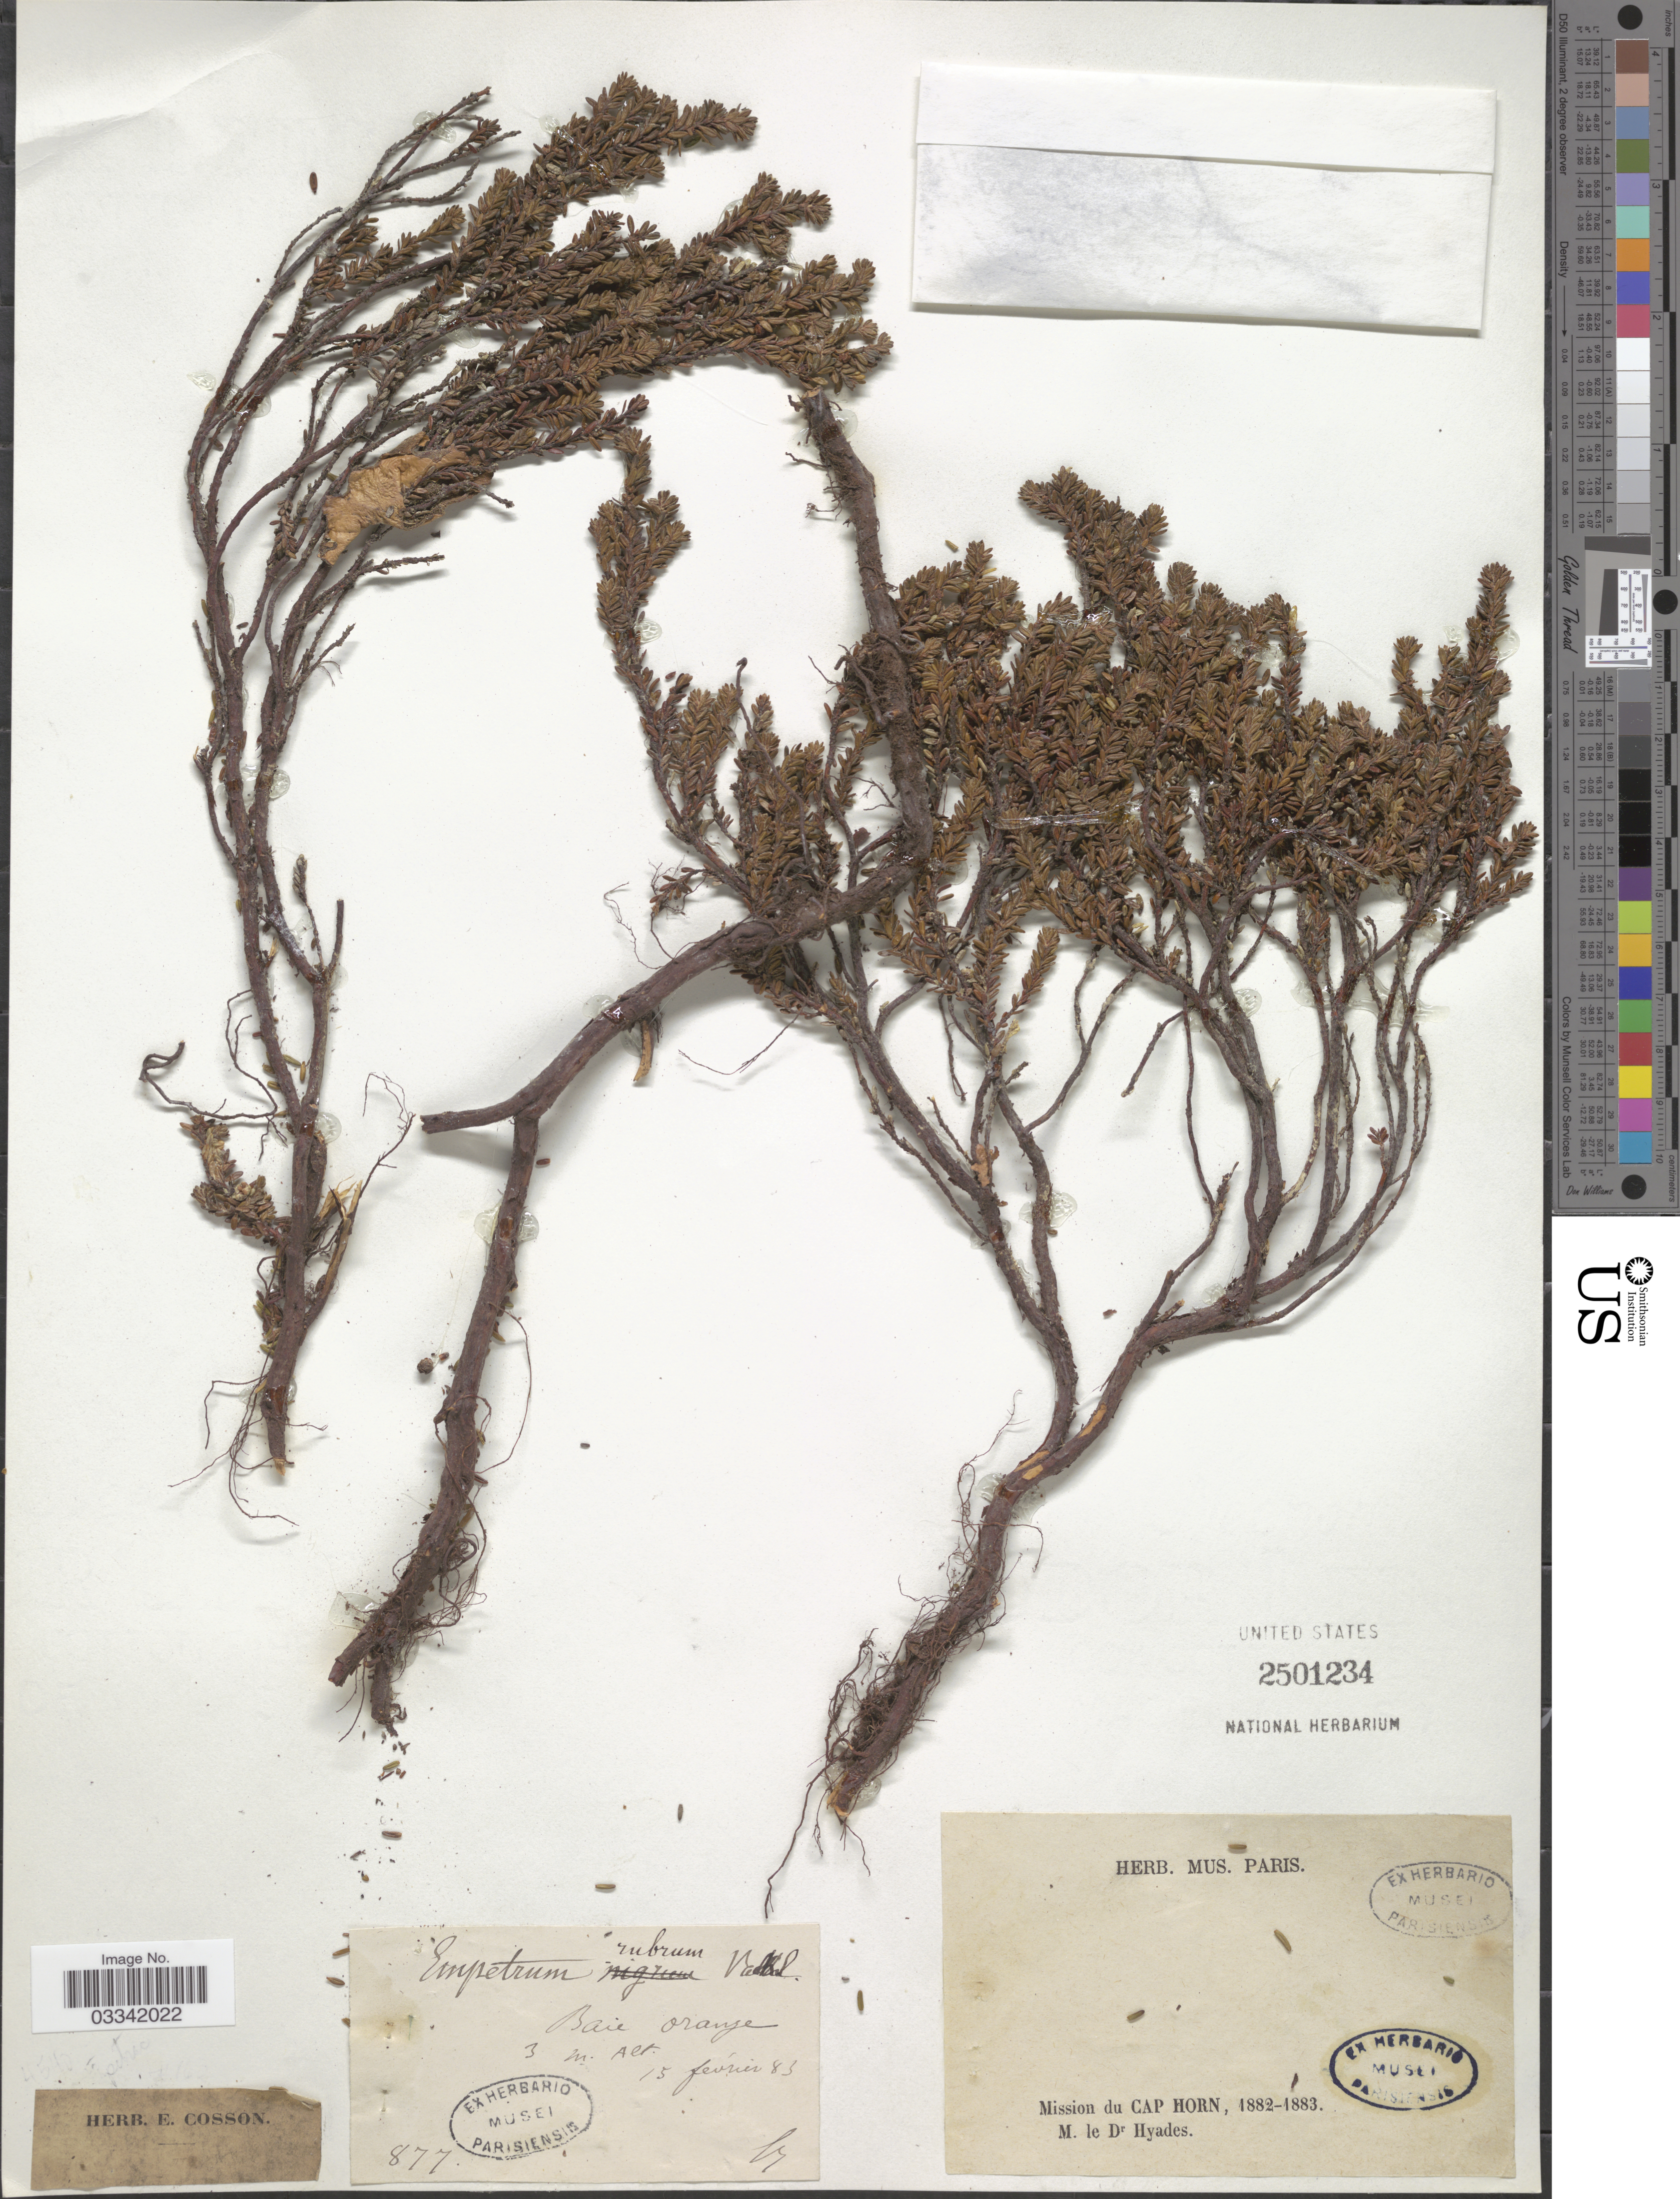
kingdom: Plantae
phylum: Tracheophyta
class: Magnoliopsida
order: Ericales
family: Ericaceae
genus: Empetrum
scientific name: Empetrum rubrum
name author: Vahl ex Willd.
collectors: Hyades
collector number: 877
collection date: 1883-02-15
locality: Baie orange [interpreted], Cap Horn.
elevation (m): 3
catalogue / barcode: US 2501234